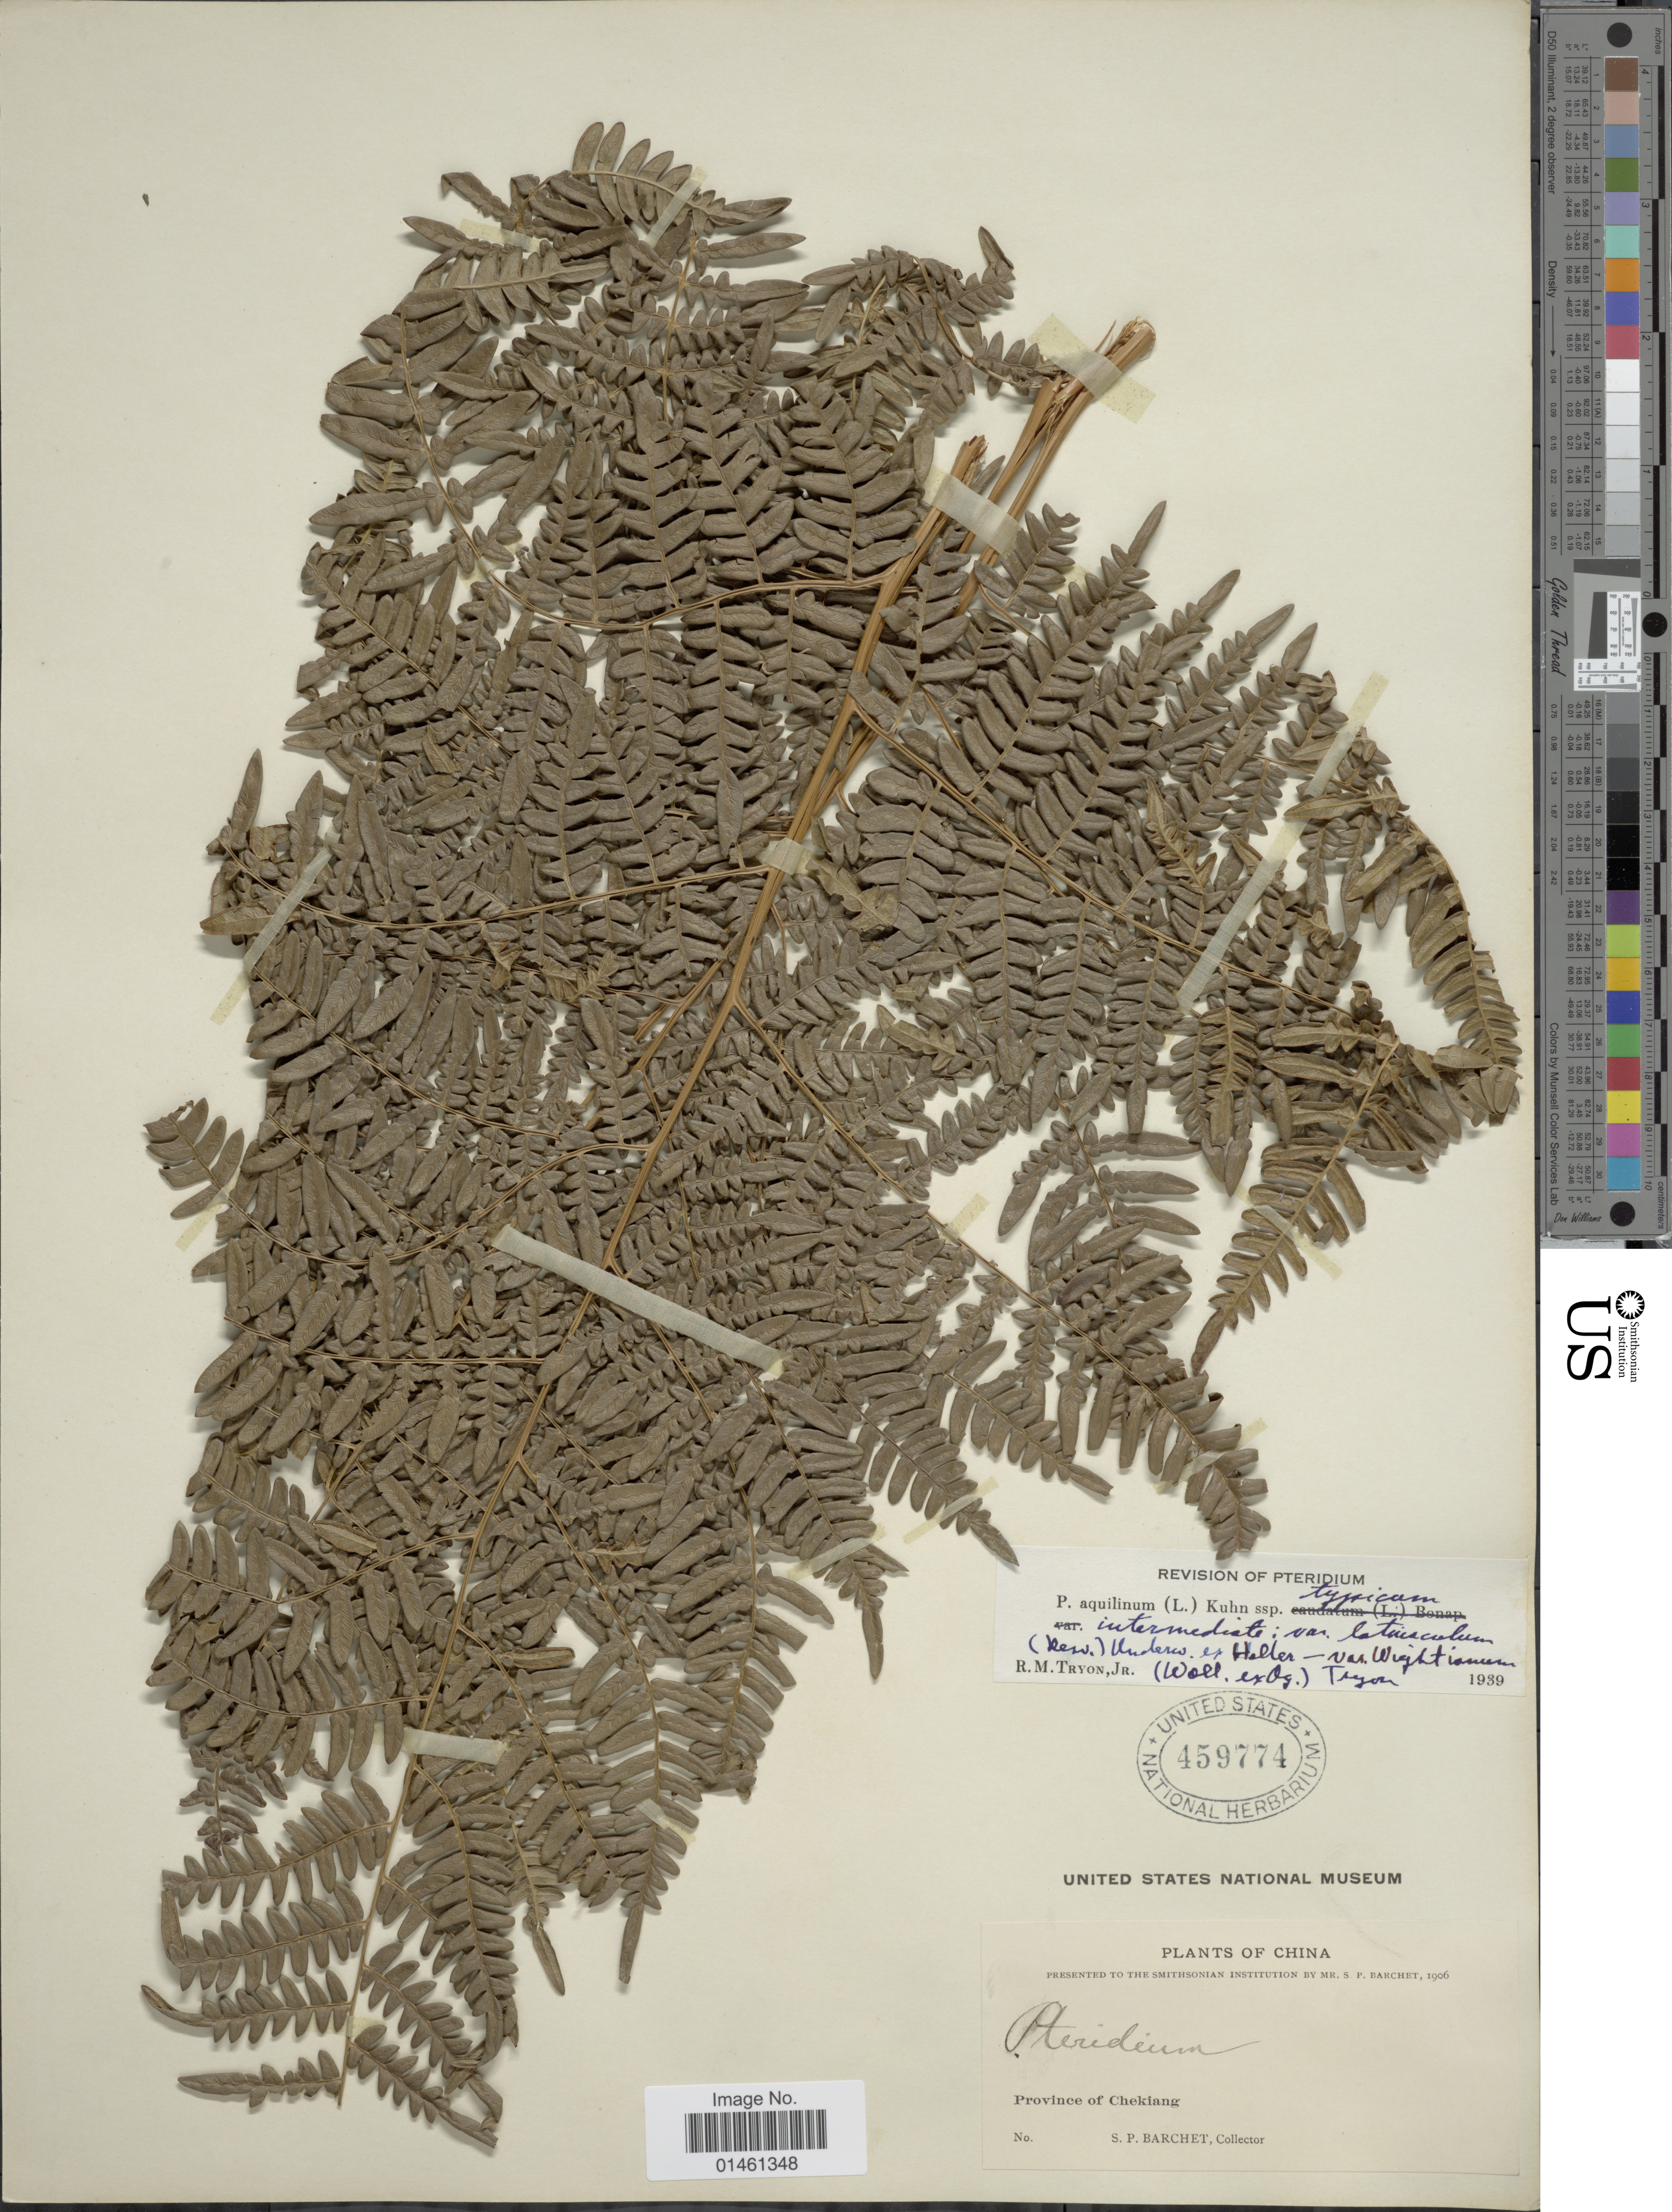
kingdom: Plantae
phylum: Tracheophyta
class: Polypodiopsida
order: Polypodiales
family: Dennstaedtiaceae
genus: Pteridium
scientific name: Pteridium aquilinum var. latiusculum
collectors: S. P. Barchet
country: China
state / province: Zhejiang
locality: Province of Chekiang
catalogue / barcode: US 459774